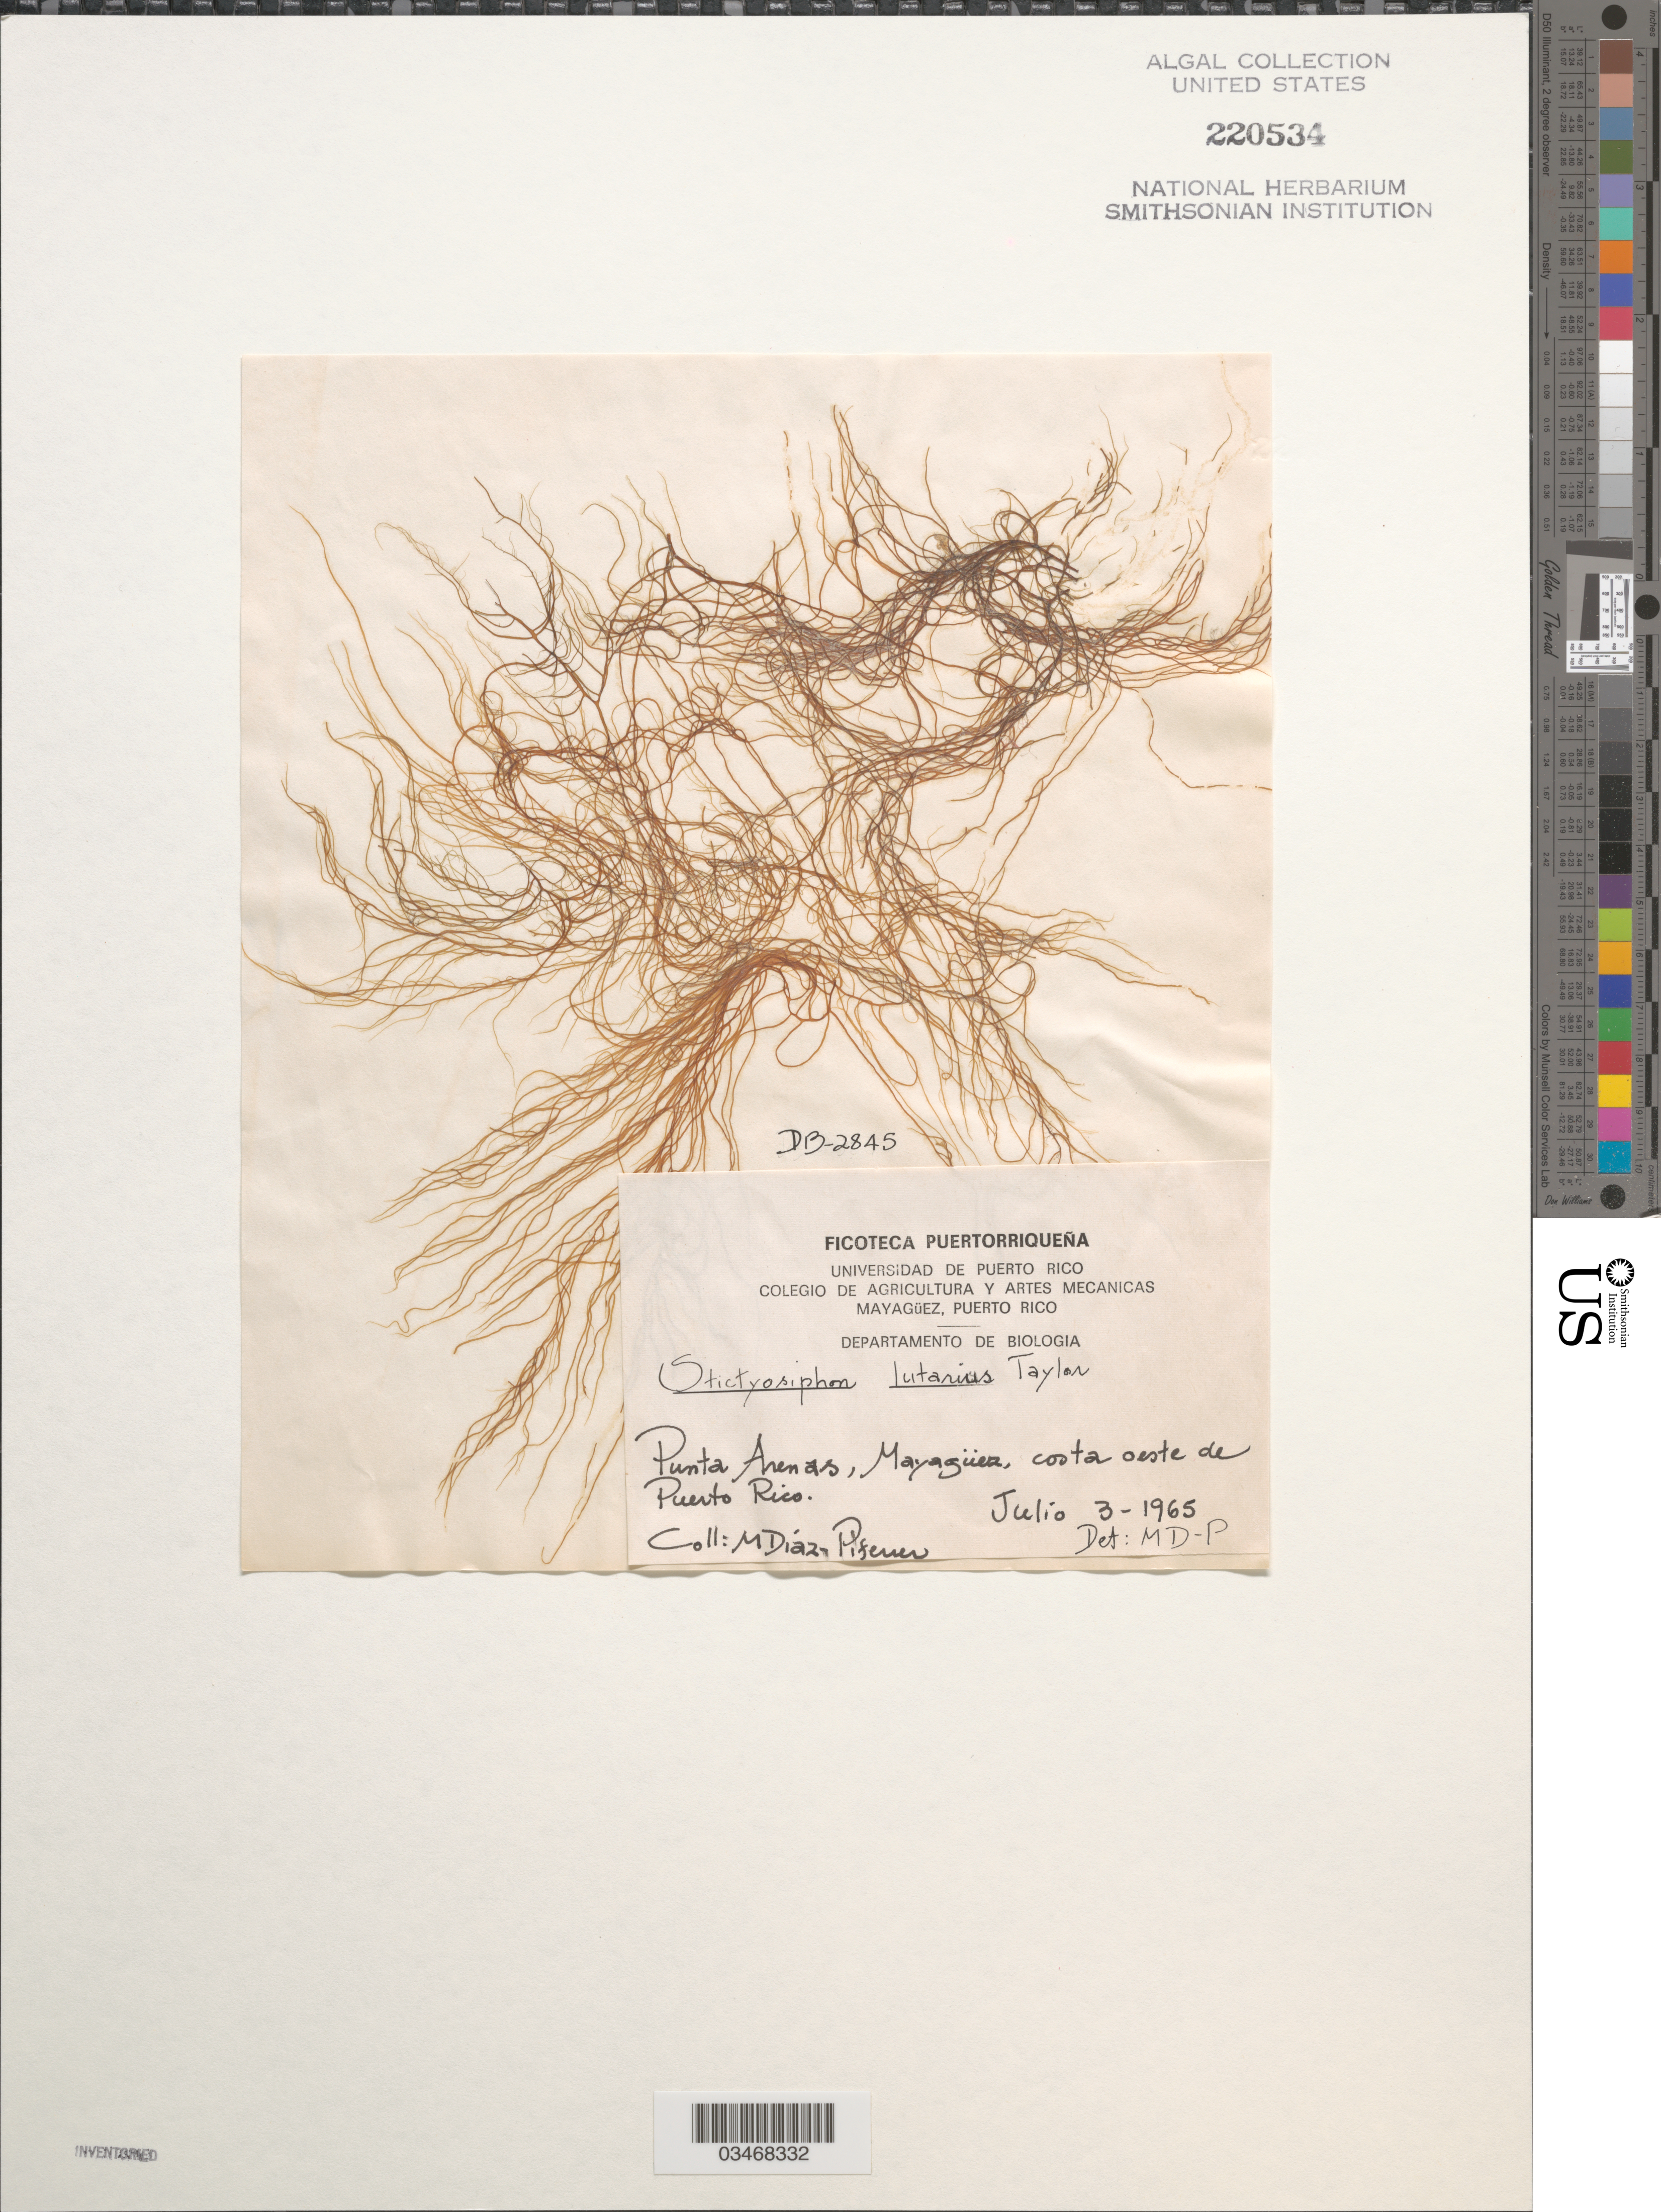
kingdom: Chromista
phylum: Ochrophyta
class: Phaeophyceae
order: Ectocarpales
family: Chordariaceae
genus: Stictyosiphon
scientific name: Stictyosiphon lutarius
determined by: Diaz-Piferrer, M.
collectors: M. Diaz-Piferrer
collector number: DB 2845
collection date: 1965-07-03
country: Puerto Rico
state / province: Mayagüez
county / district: Punta Arenas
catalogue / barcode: US 220534